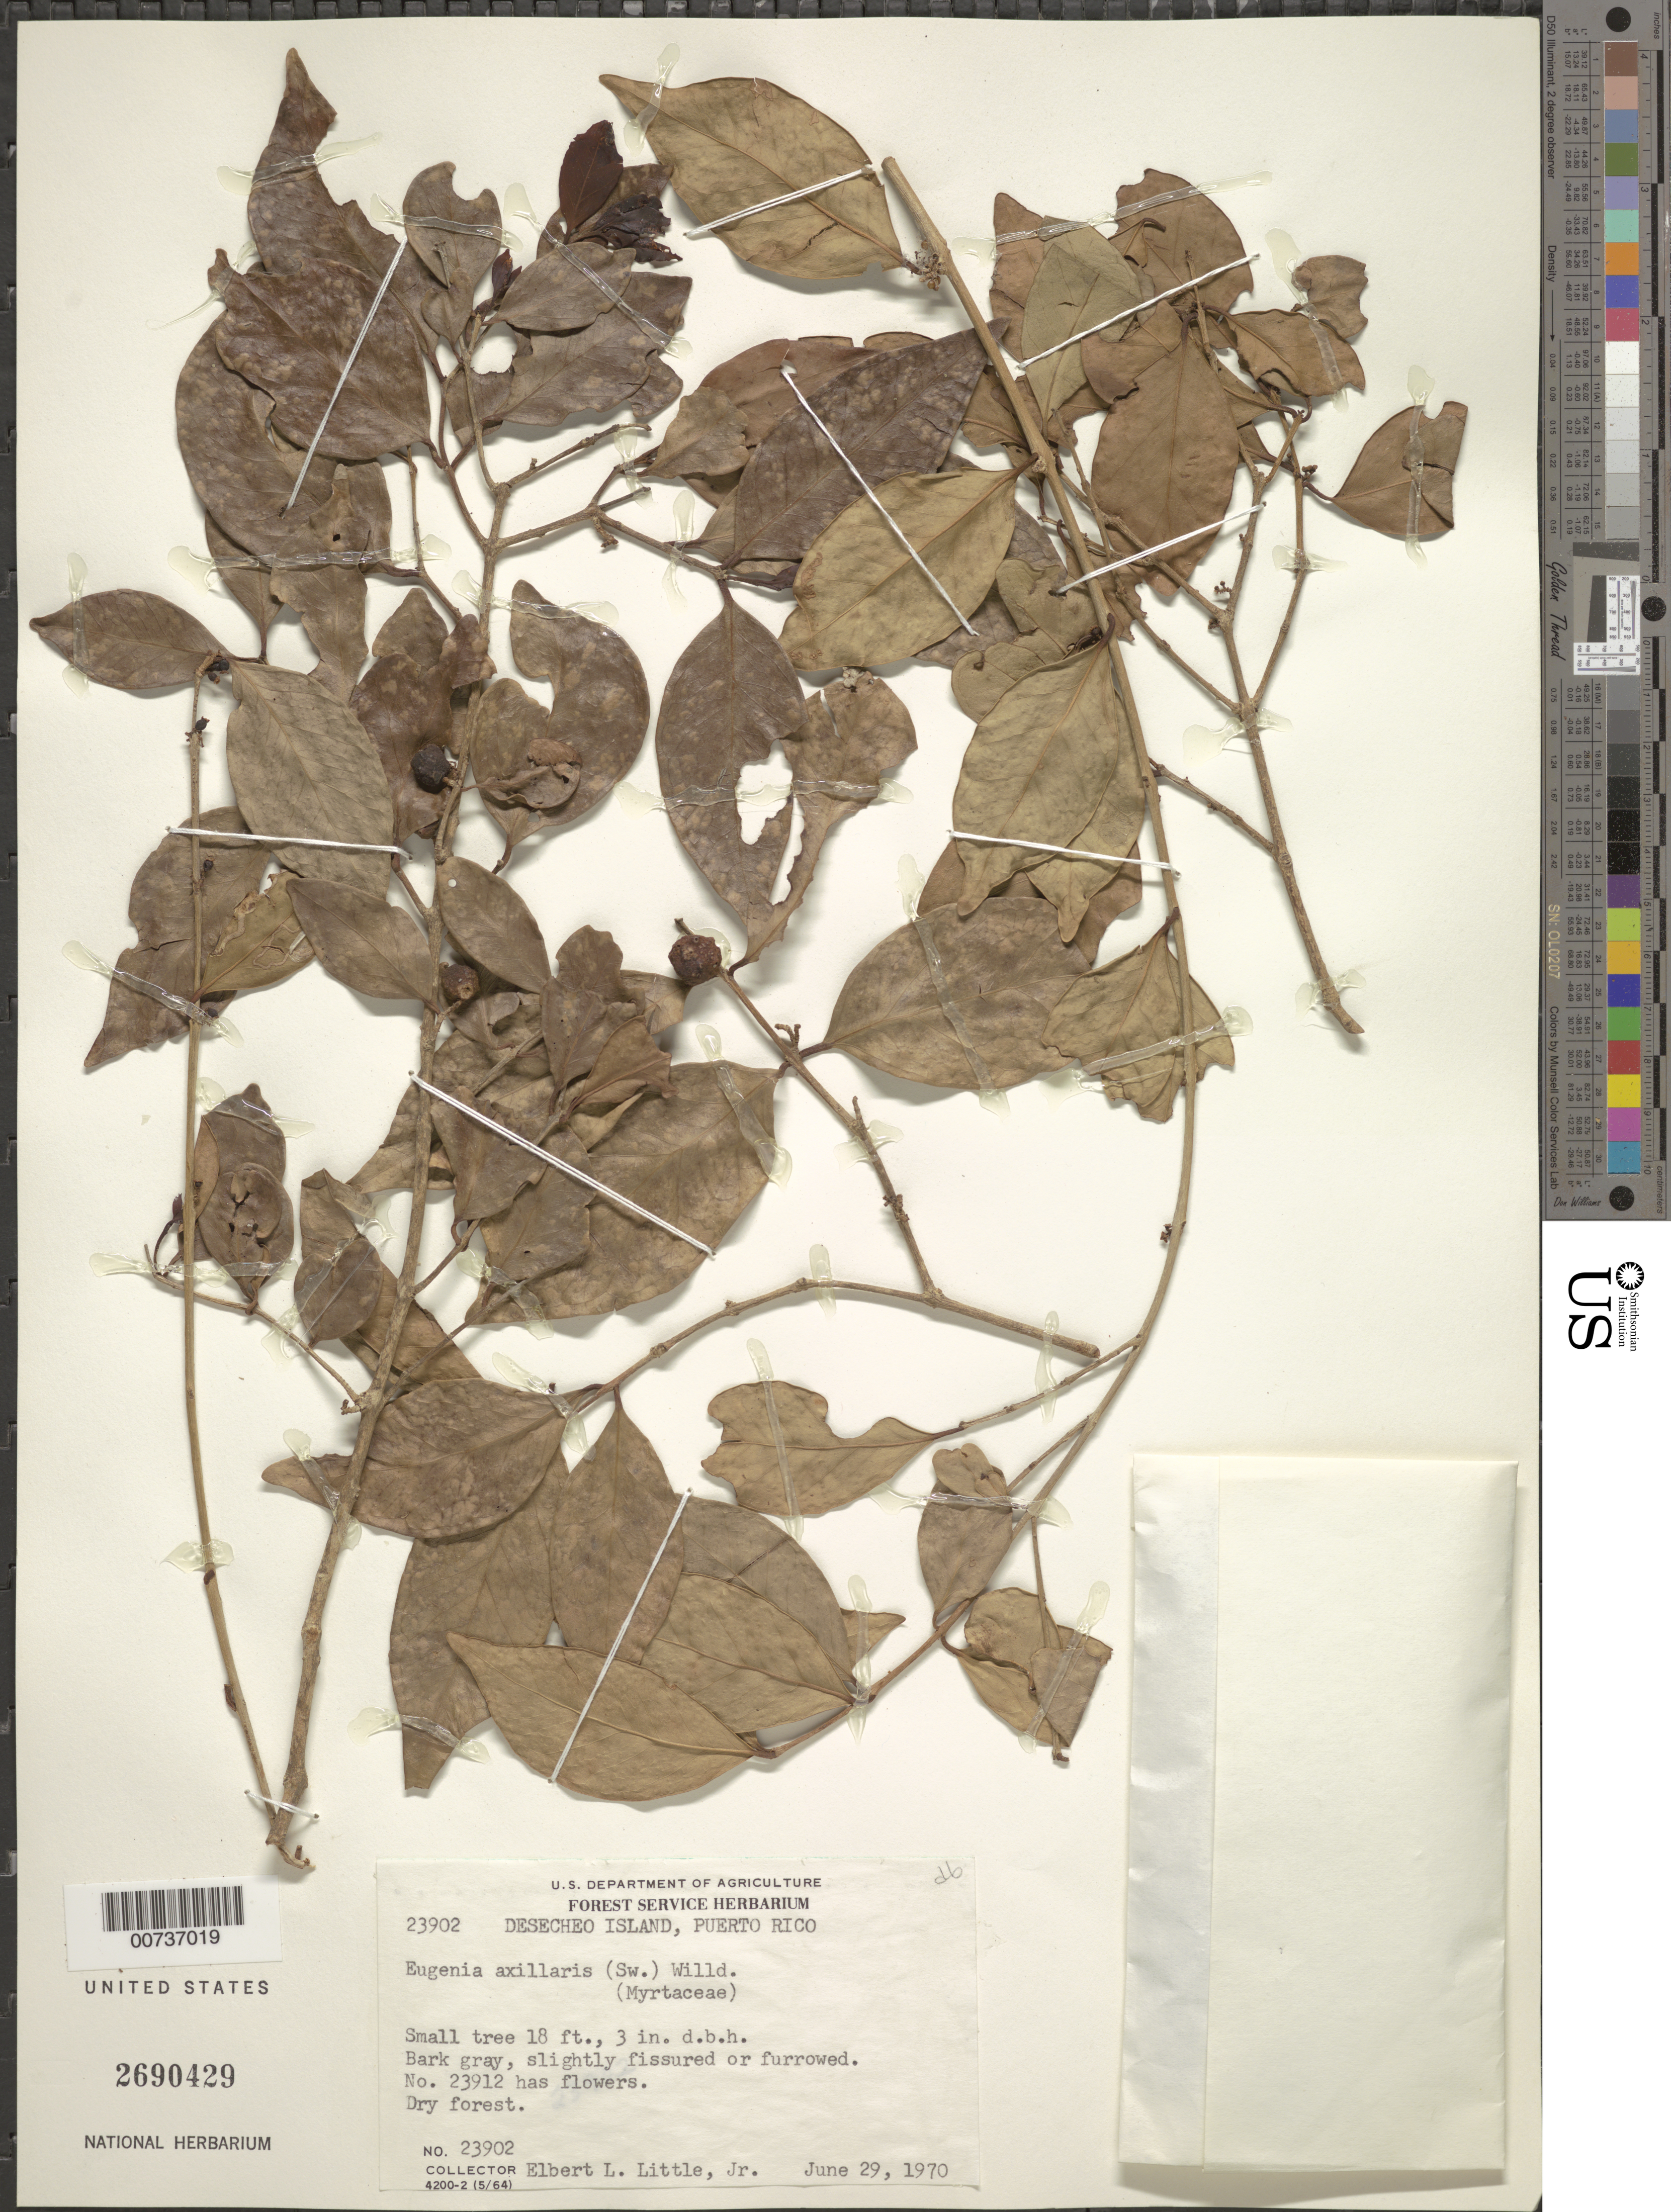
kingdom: Plantae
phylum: Tracheophyta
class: Magnoliopsida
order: Myrtales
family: Myrtaceae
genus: Eugenia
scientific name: Eugenia axillaris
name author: (Sw.) Willd.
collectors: E. L. Little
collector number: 23902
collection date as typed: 29 Jun 1970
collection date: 1970-06-29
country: Puerto Rico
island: Desecheo I.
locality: Desecheo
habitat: Dry forest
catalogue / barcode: US 2690429